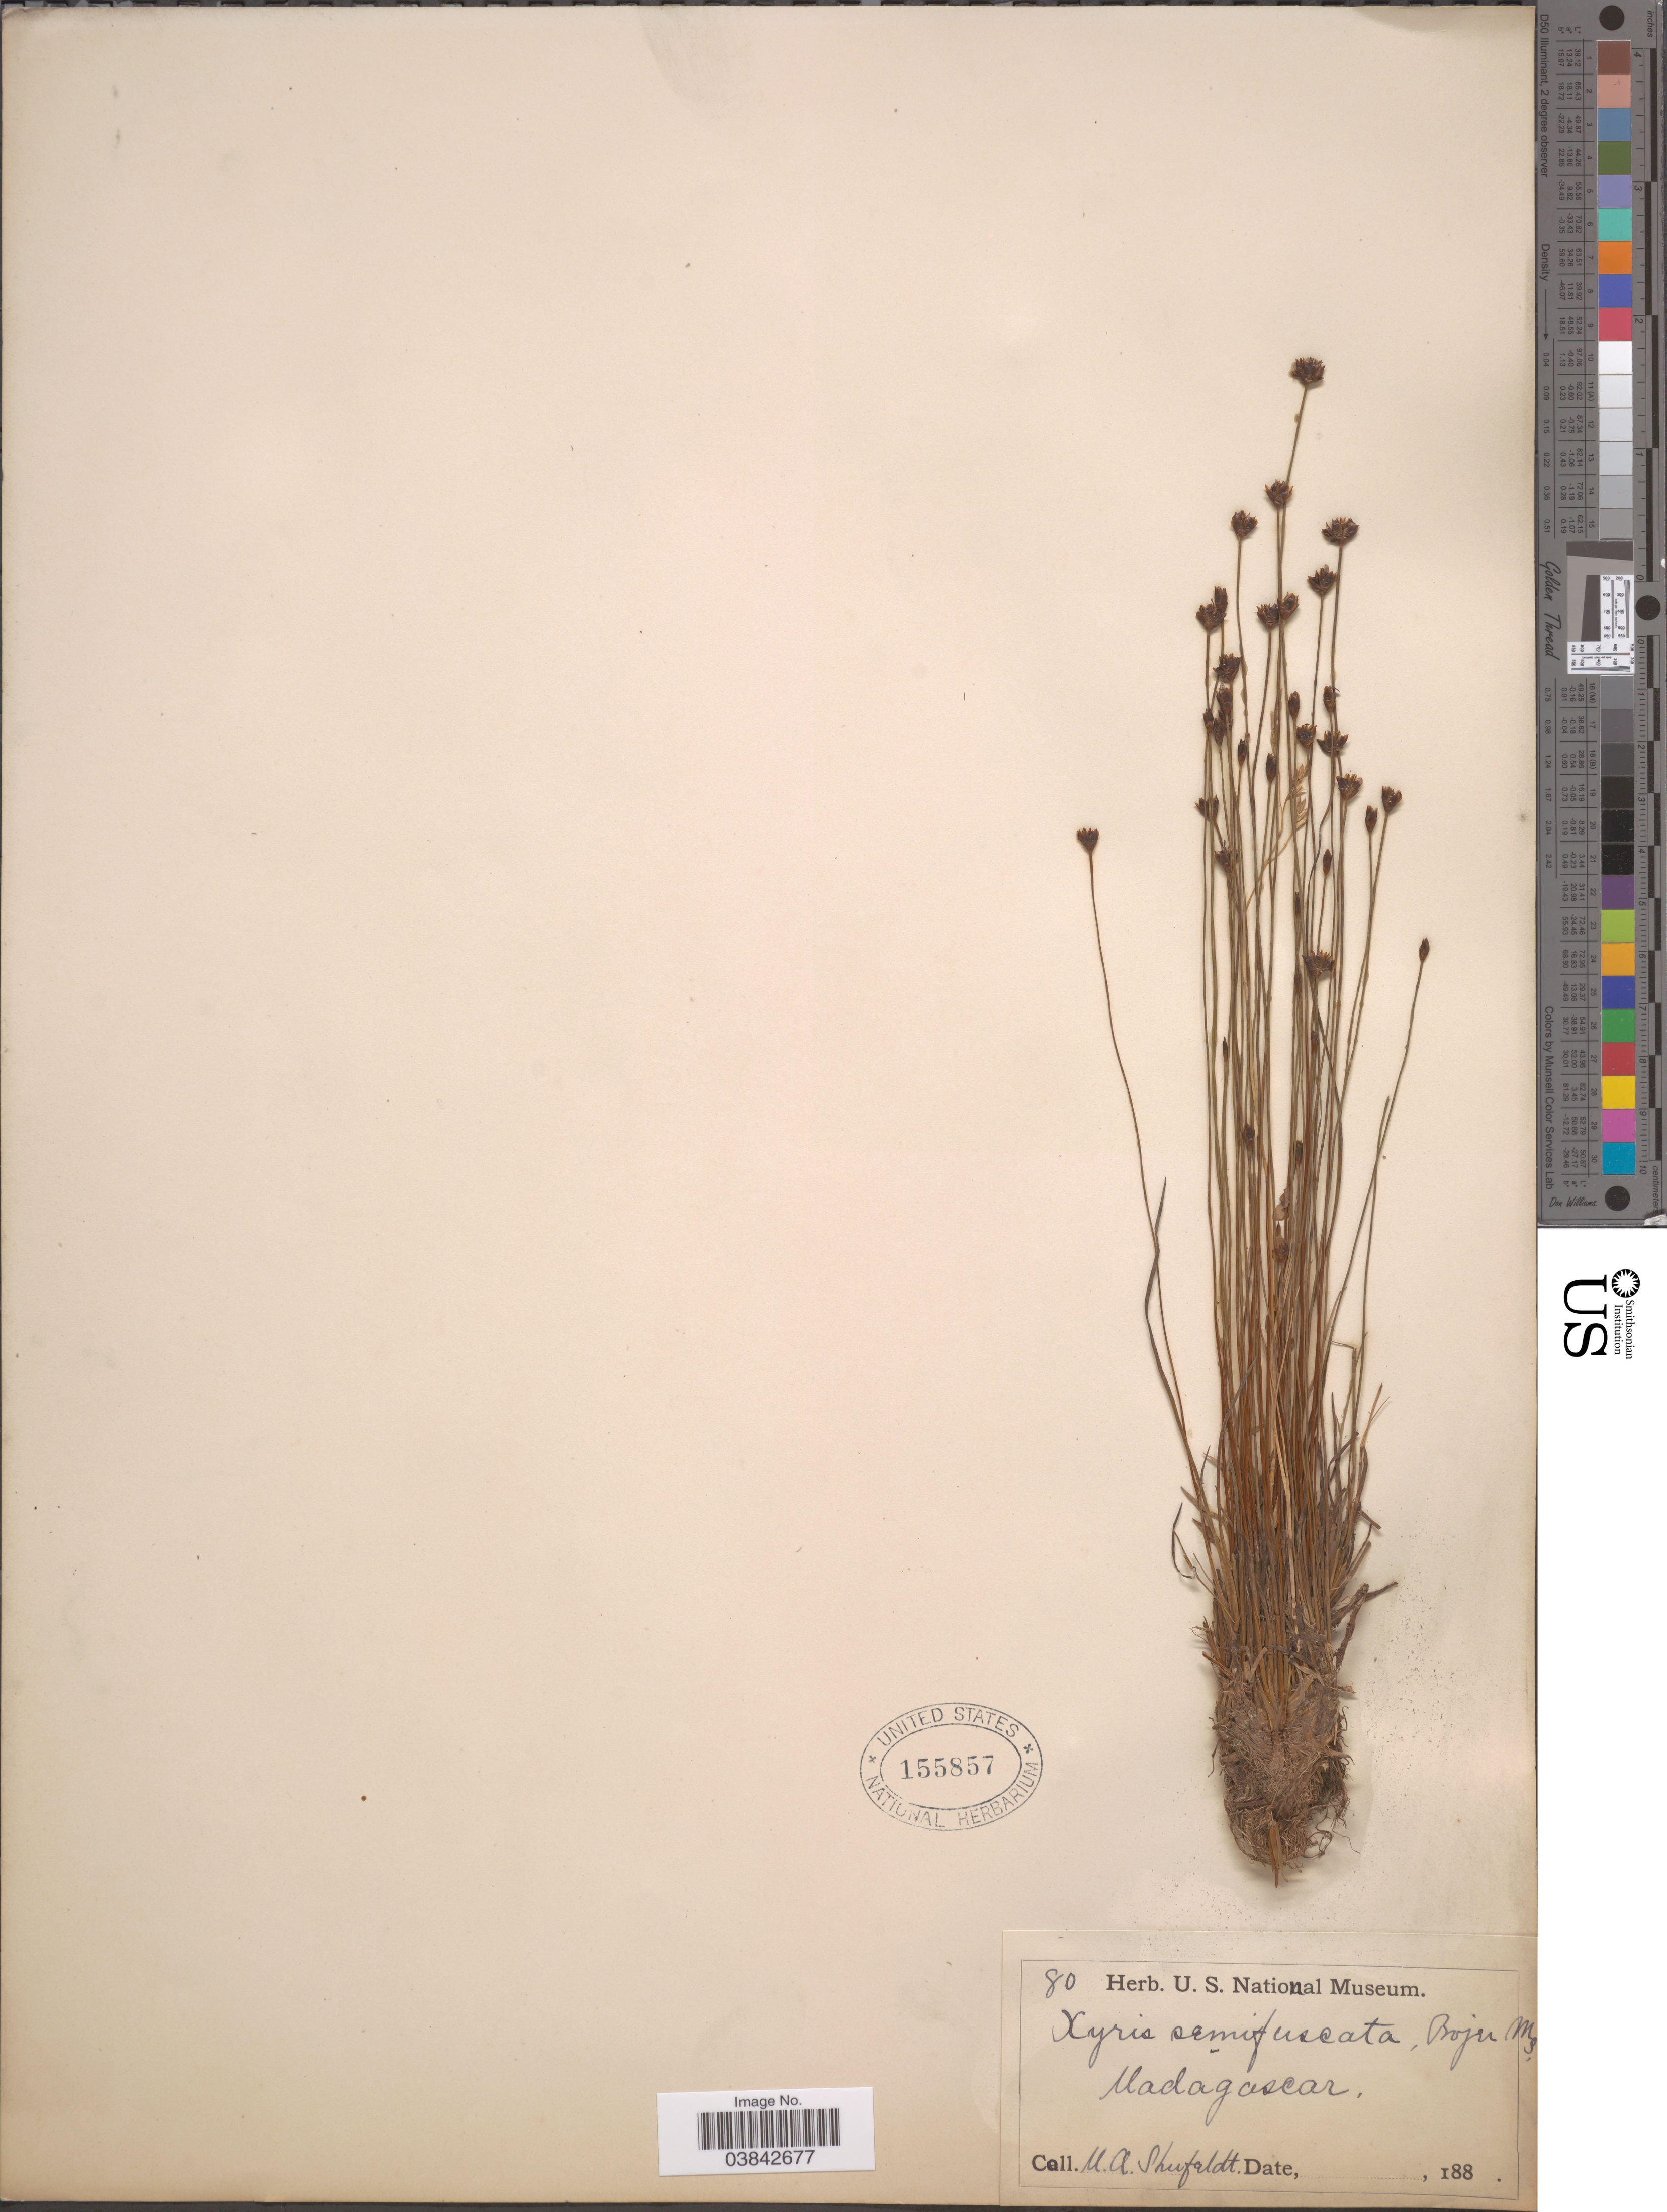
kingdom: Plantae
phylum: Tracheophyta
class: Liliopsida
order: Poales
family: Xyridaceae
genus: Xyris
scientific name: Xyris semifuscata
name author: Bojer ex Baker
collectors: M. Shufeldt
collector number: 80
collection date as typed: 188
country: Madagascar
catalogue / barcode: US 155857